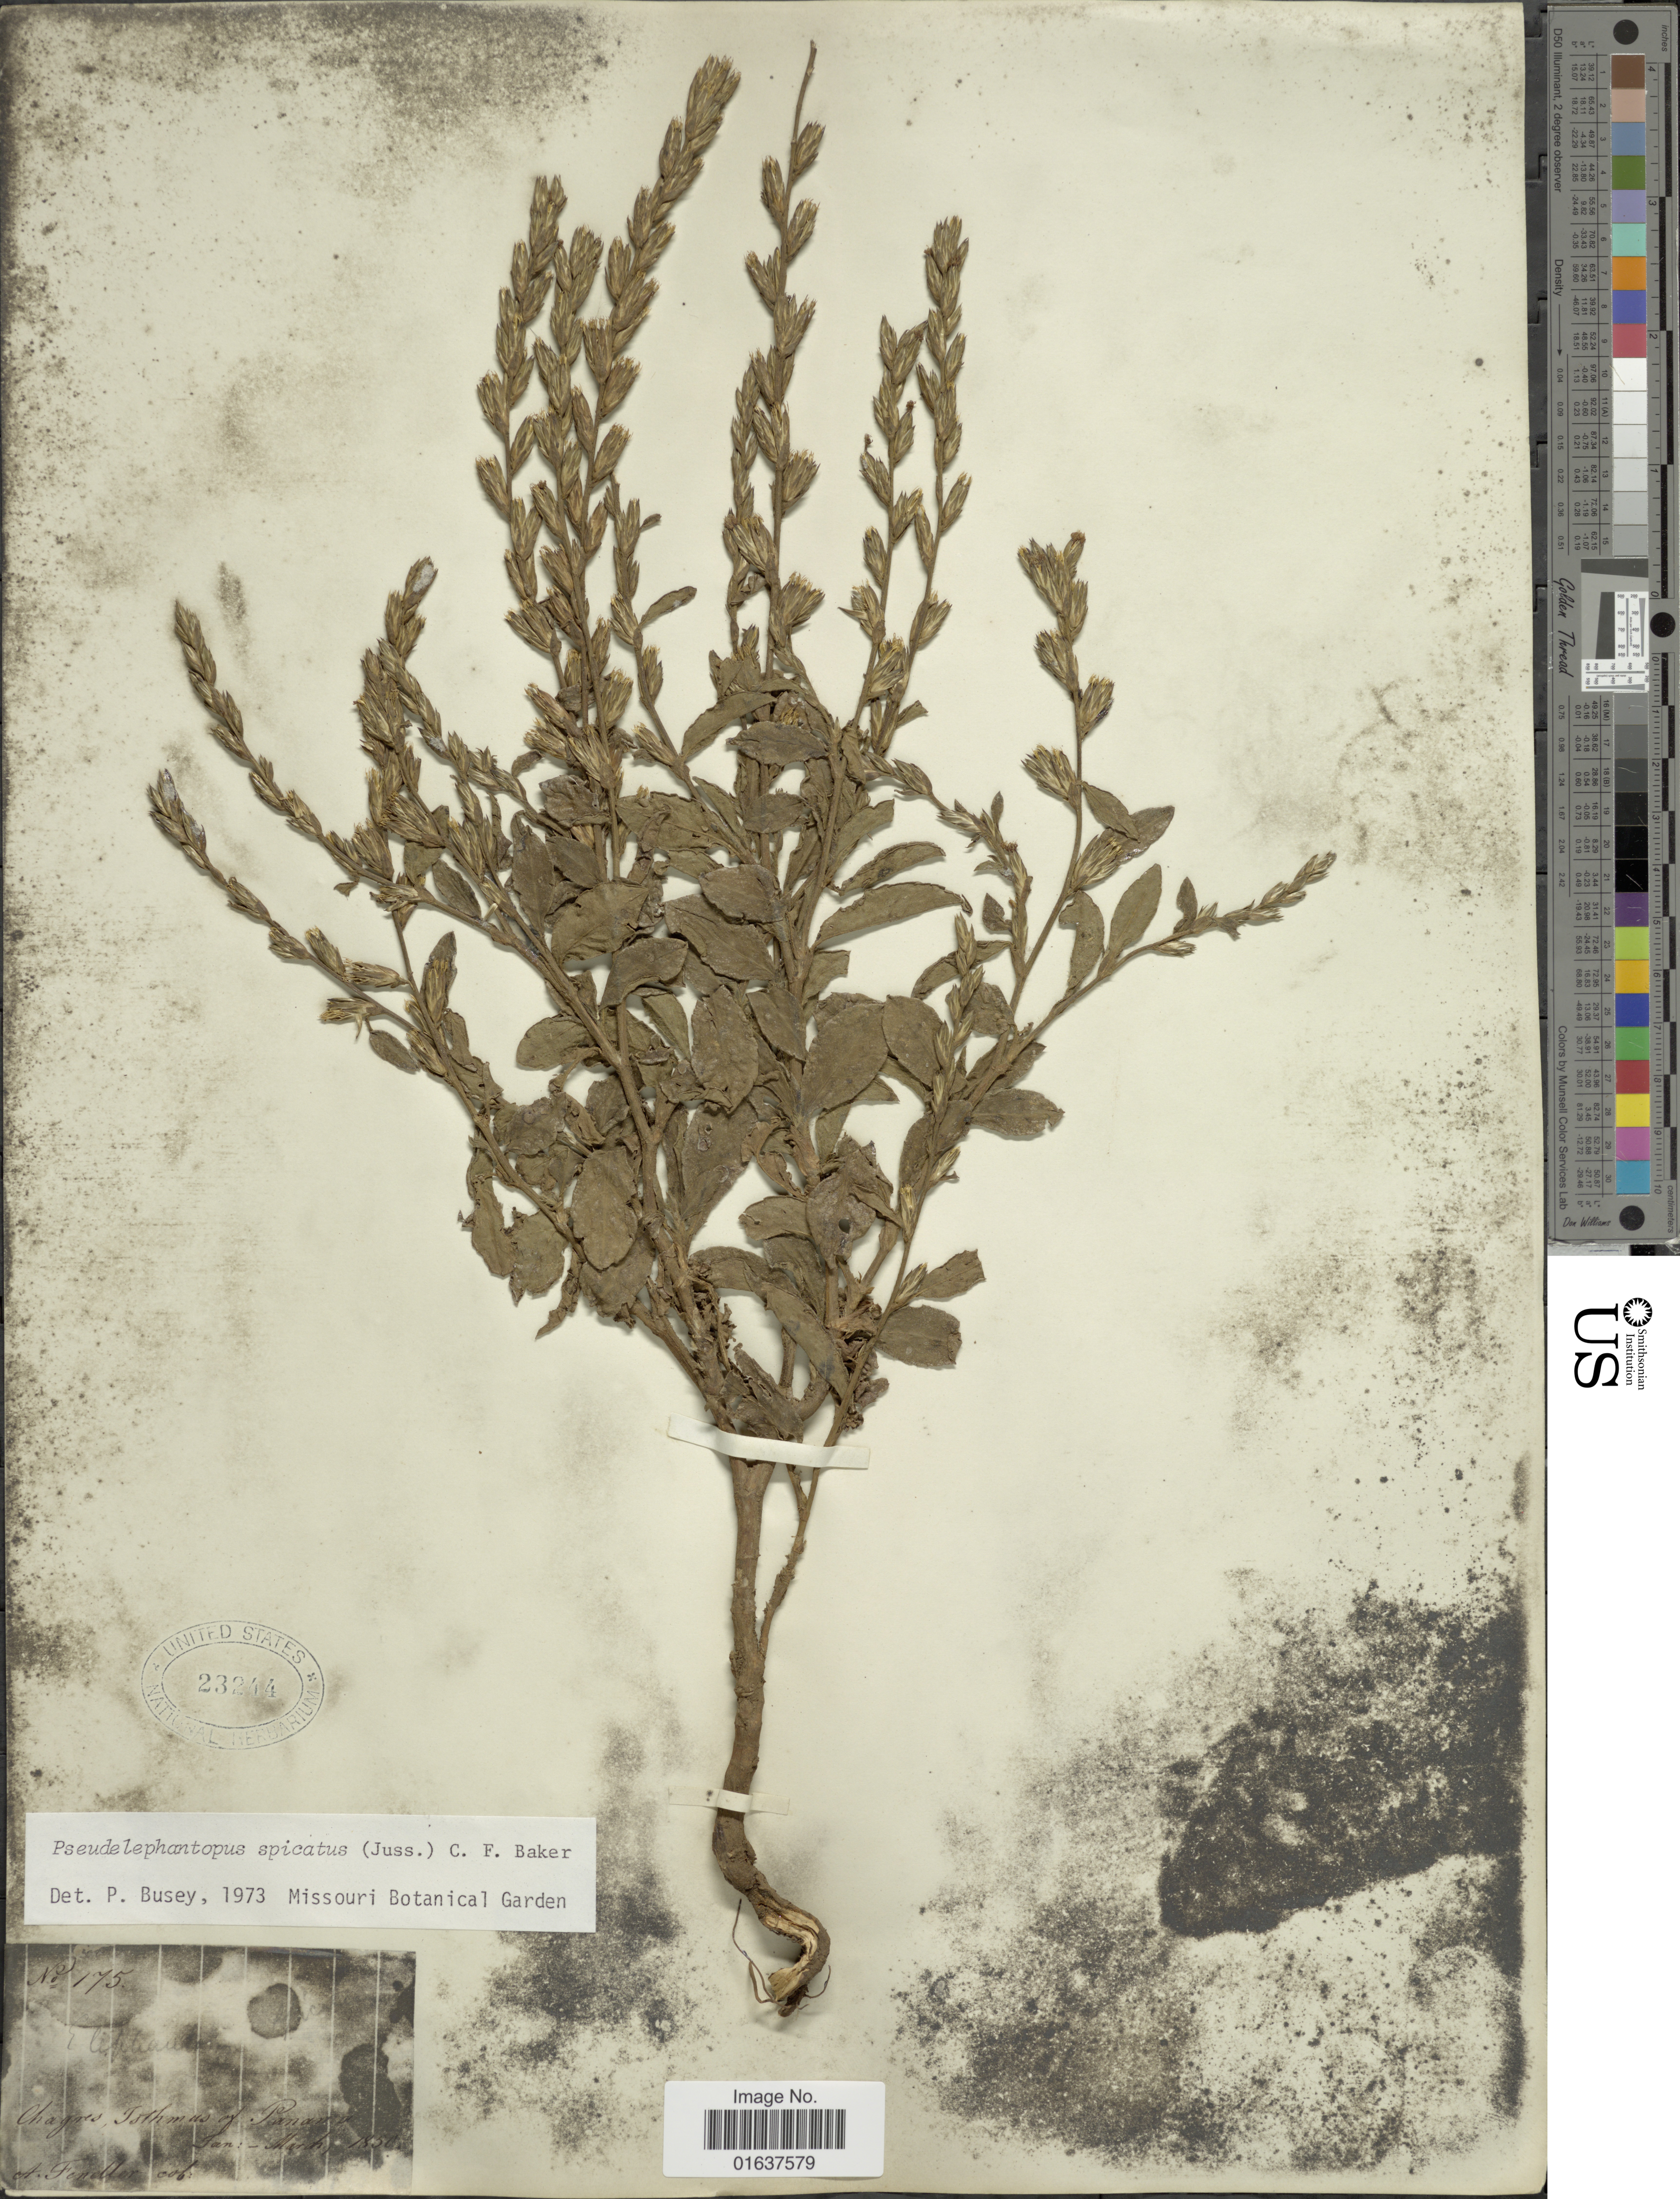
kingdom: Plantae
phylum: Tracheophyta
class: Magnoliopsida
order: Asterales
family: Asteraceae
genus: Pseudelephantopus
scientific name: Pseudelephantopus spicatus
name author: (Juss. ex Aubl.) C.F. Baker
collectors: A. Fendler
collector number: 175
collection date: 1850-01/1850-03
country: Panama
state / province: Panamá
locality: Chagres, Isthmus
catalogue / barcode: US 23244